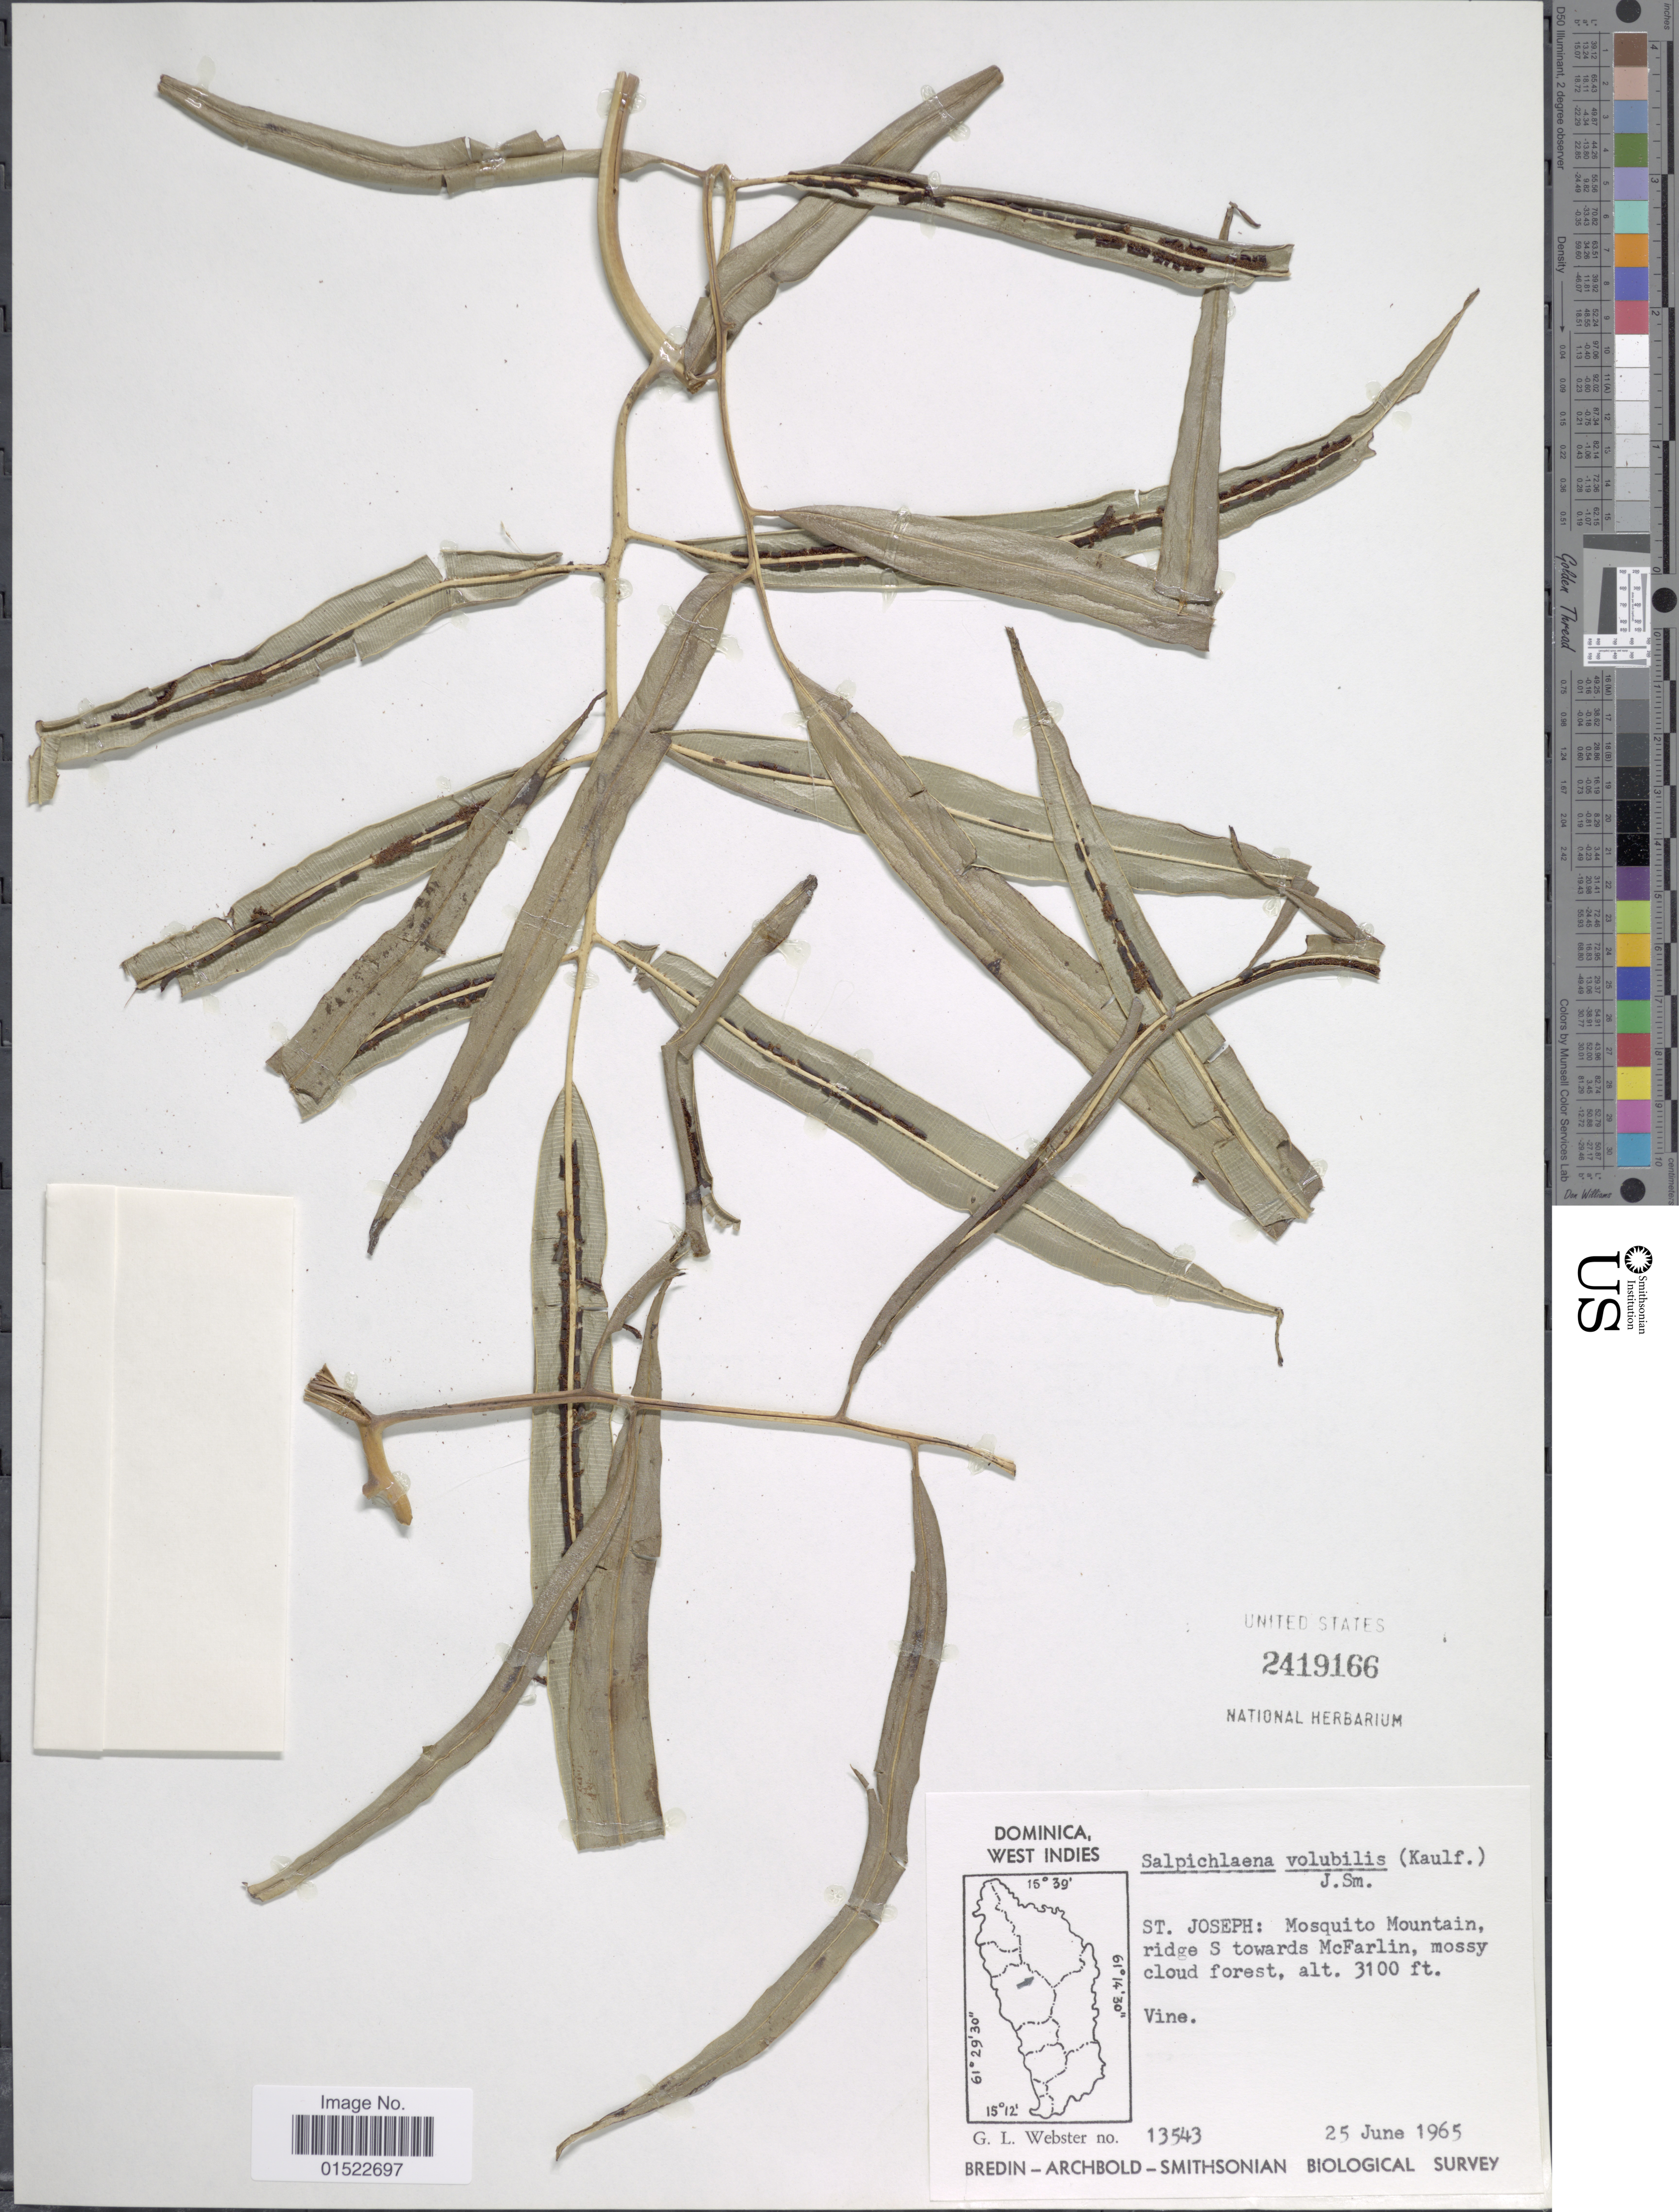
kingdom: Plantae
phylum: Tracheophyta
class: Polypodiopsida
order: Polypodiales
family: Blechnaceae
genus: Salpichlaena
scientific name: Salpichlaena volubilis subsp. volubilis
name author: (Kaulf.) J. Sm.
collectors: G. L. Webster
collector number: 13543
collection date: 1965-06-25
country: Dominica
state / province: St. Joseph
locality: Mosquito Mountain, ridge S towards McFarlin. West Indies.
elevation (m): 945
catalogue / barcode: US 2419166